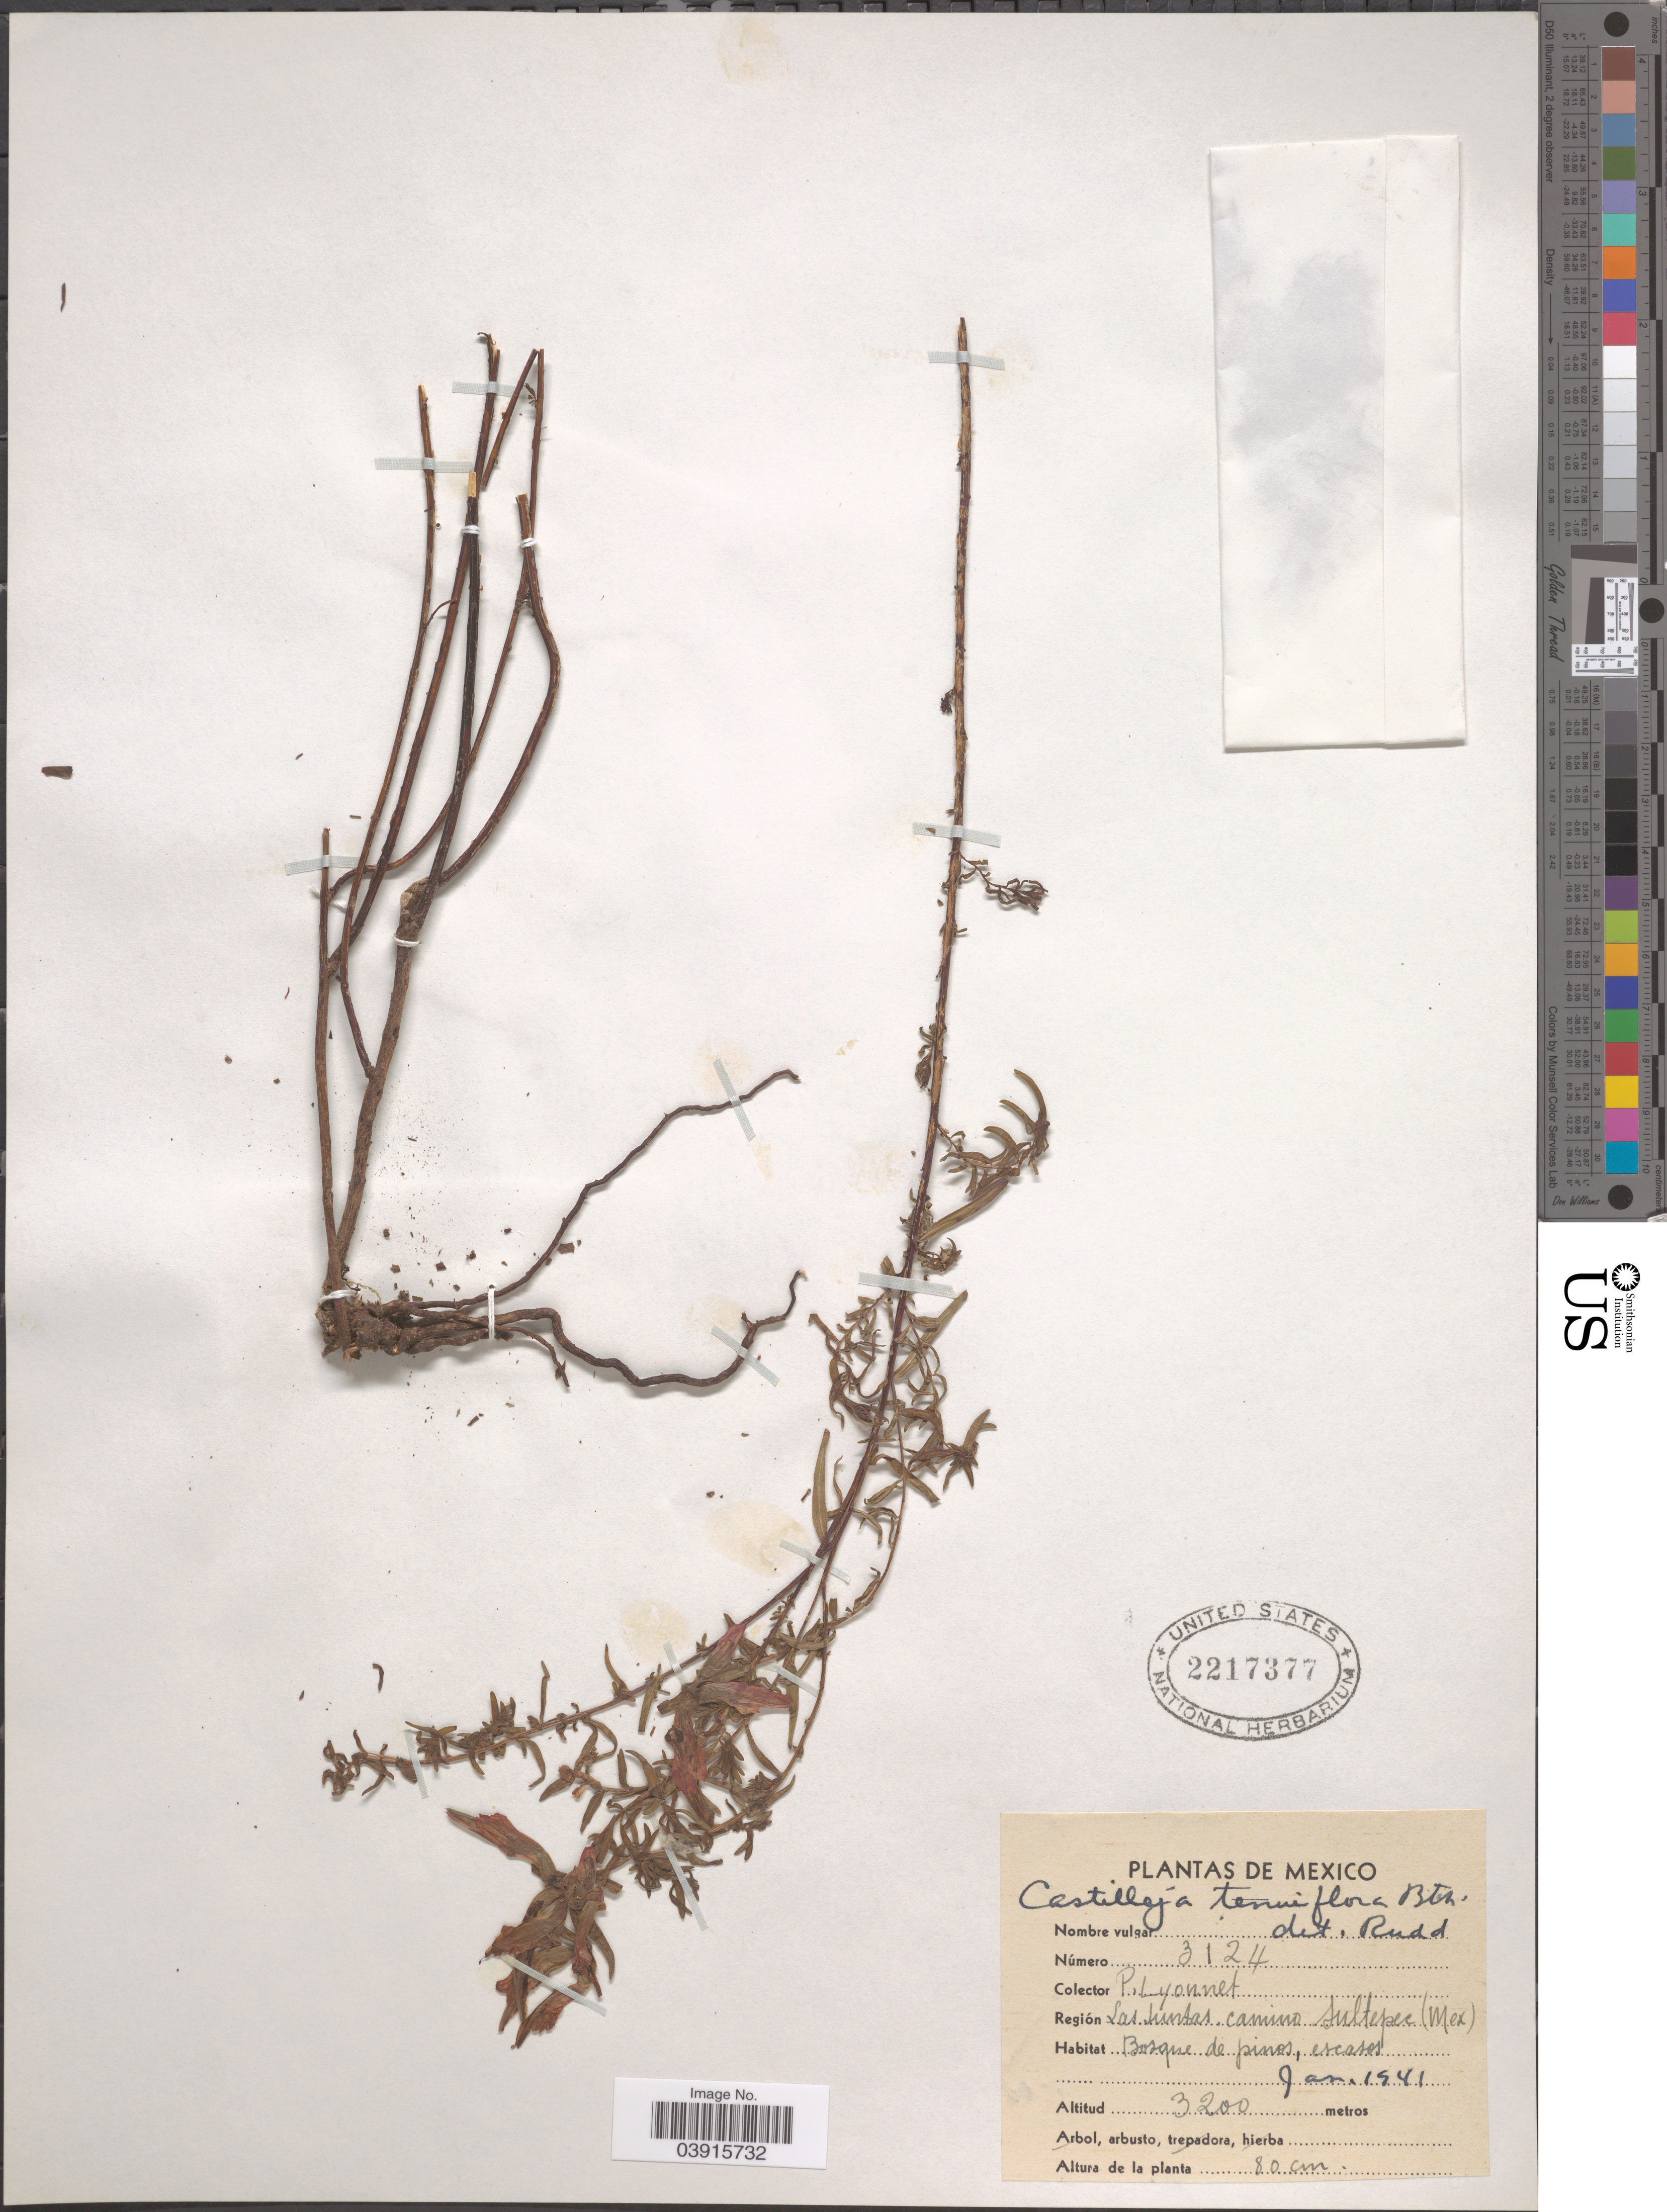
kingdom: Plantae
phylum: Tracheophyta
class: Magnoliopsida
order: Lamiales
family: Orobanchaceae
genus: Castilleja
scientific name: Castilleja tenuiflora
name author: Benth.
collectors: P. Lyonnet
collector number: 3124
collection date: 1941-01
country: Mexico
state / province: México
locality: Región Las Juntas, camino Sultepec.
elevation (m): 3200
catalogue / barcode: US 2217377